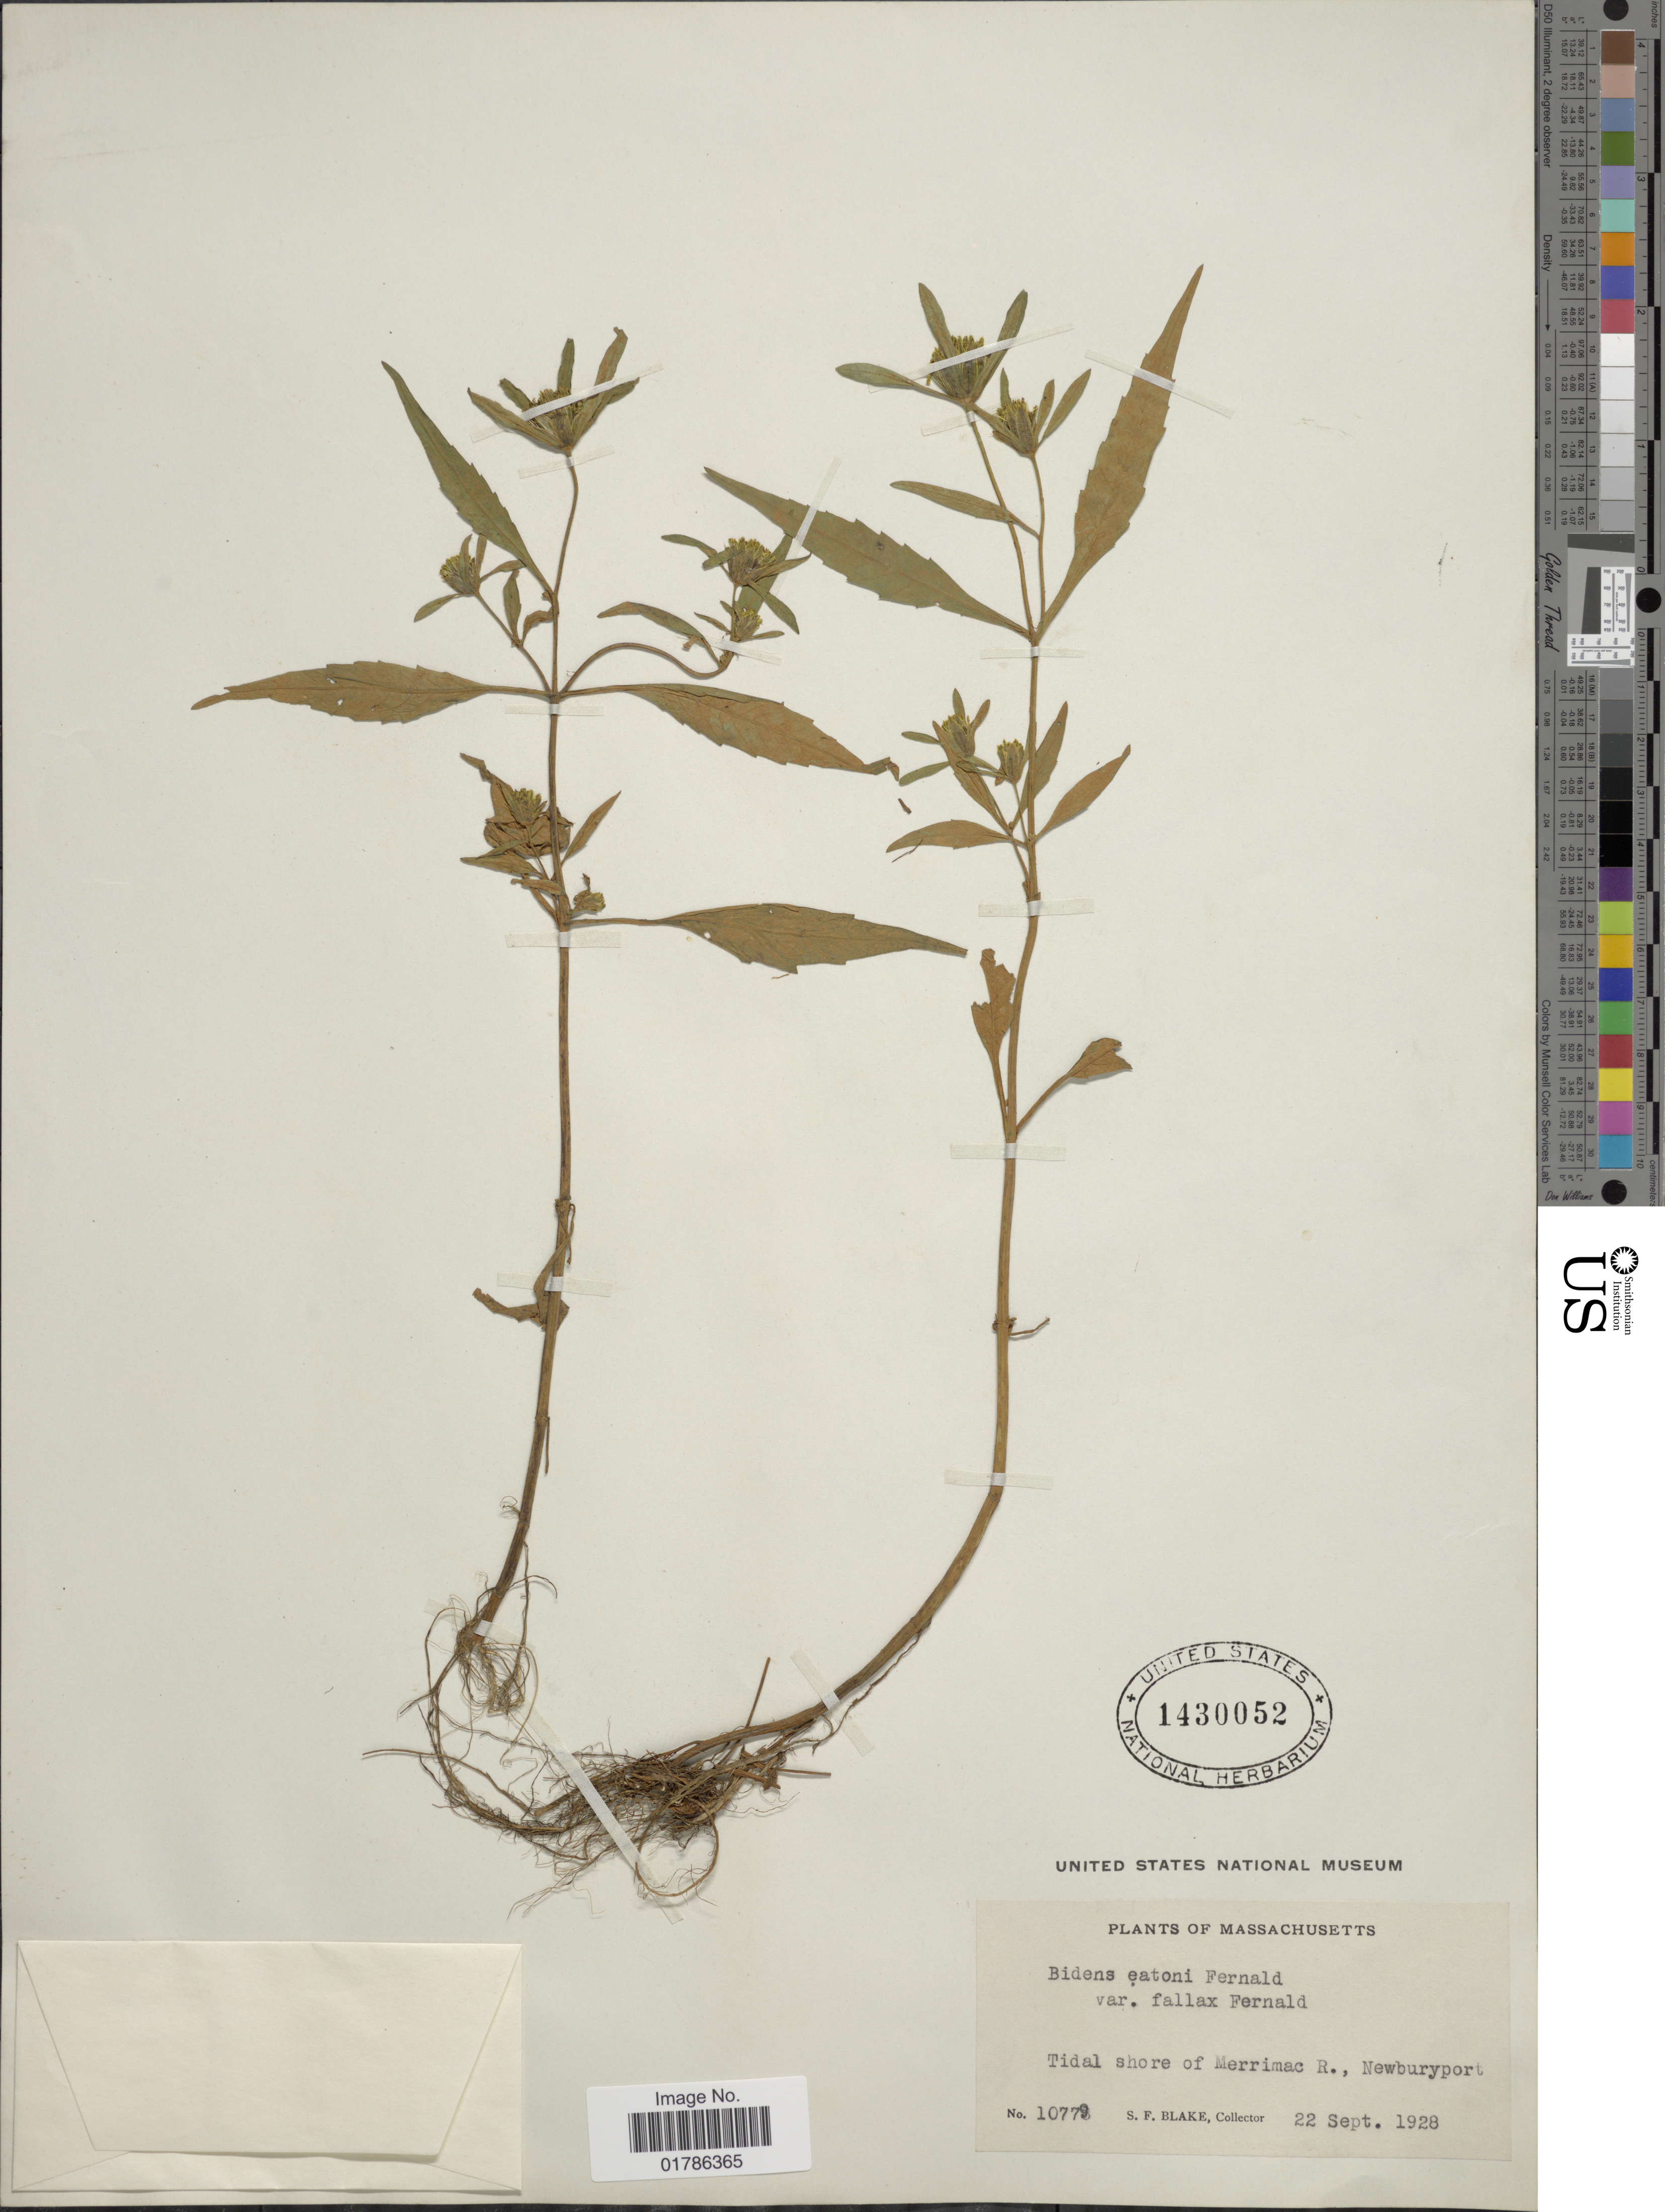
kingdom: Plantae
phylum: Tracheophyta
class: Magnoliopsida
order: Asterales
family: Asteraceae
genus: Bidens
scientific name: Bidens eatonii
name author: Fernald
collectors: S. Blake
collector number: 10779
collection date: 1928-09-22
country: United States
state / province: Massachusetts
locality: Tidal shore of Merrimac r., Newburyport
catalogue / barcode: US 1430052